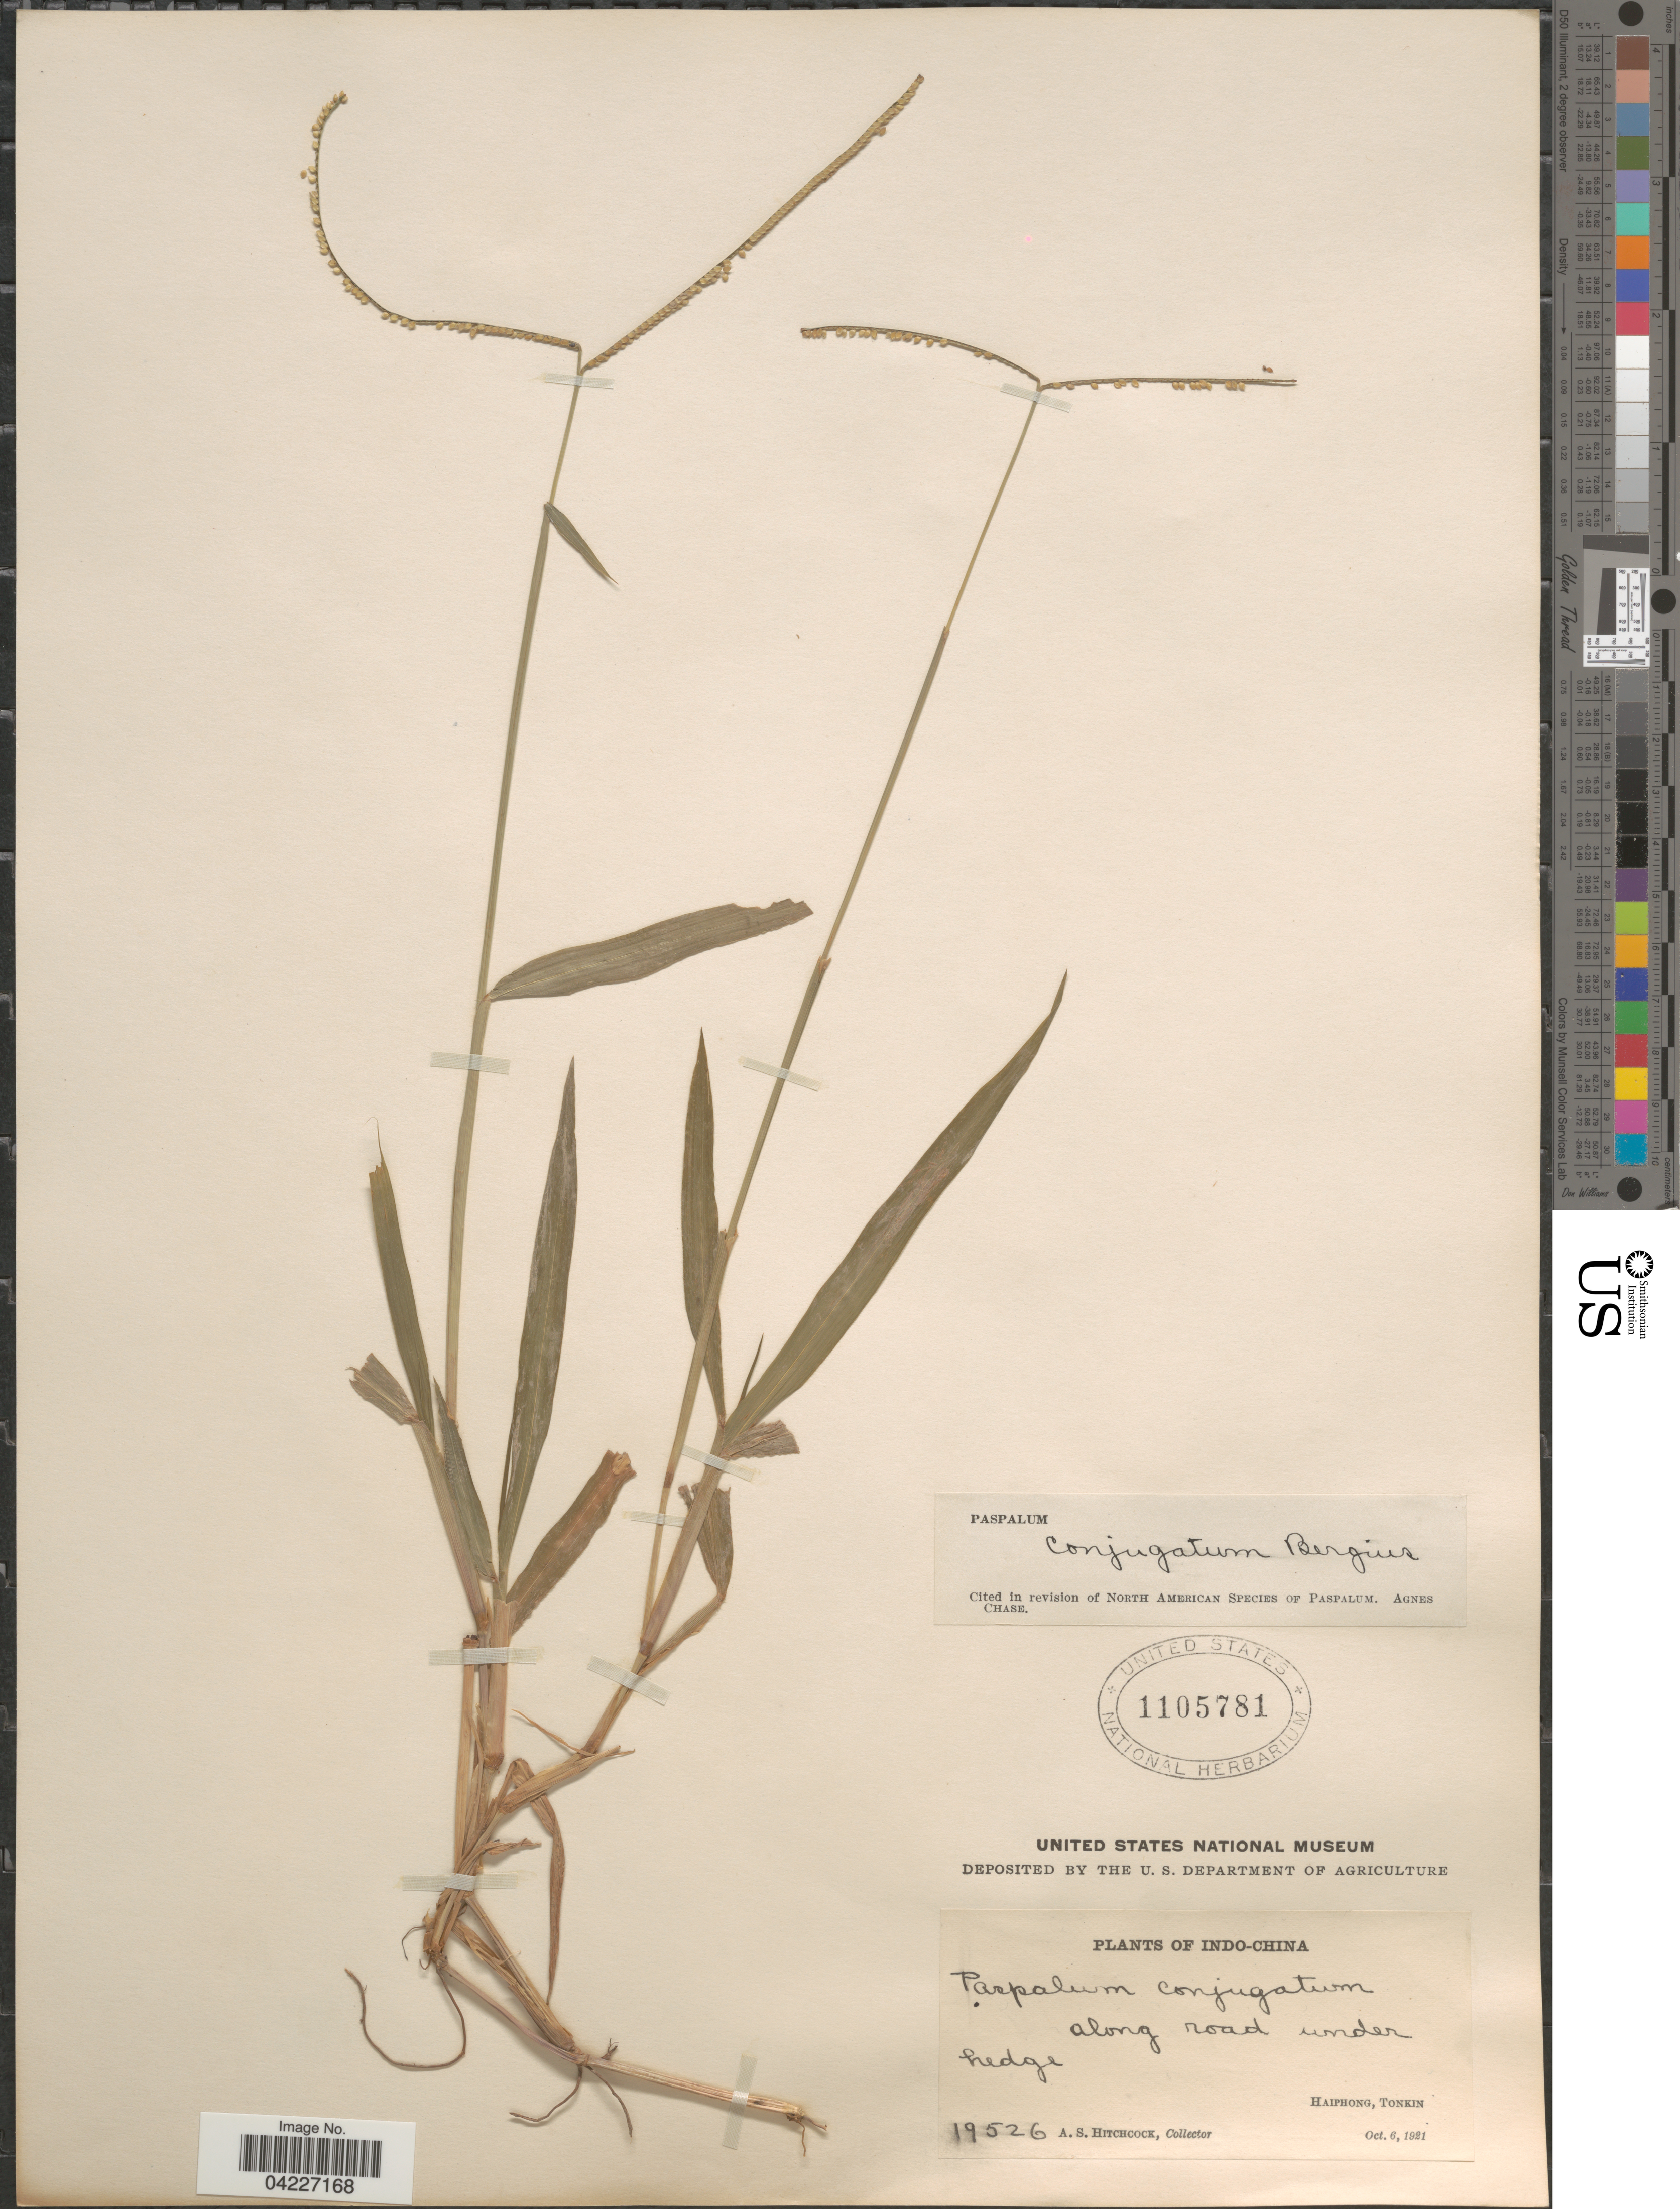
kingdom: Plantae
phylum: Tracheophyta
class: Liliopsida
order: Poales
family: Poaceae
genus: Paspalum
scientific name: Paspalum conjugatum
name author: P.J. Bergius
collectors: A. S. Hitchcock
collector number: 19526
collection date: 1921-10-06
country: Vietnam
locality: Along road under hedge. Haiphong, Tonkin.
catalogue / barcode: US 1105781